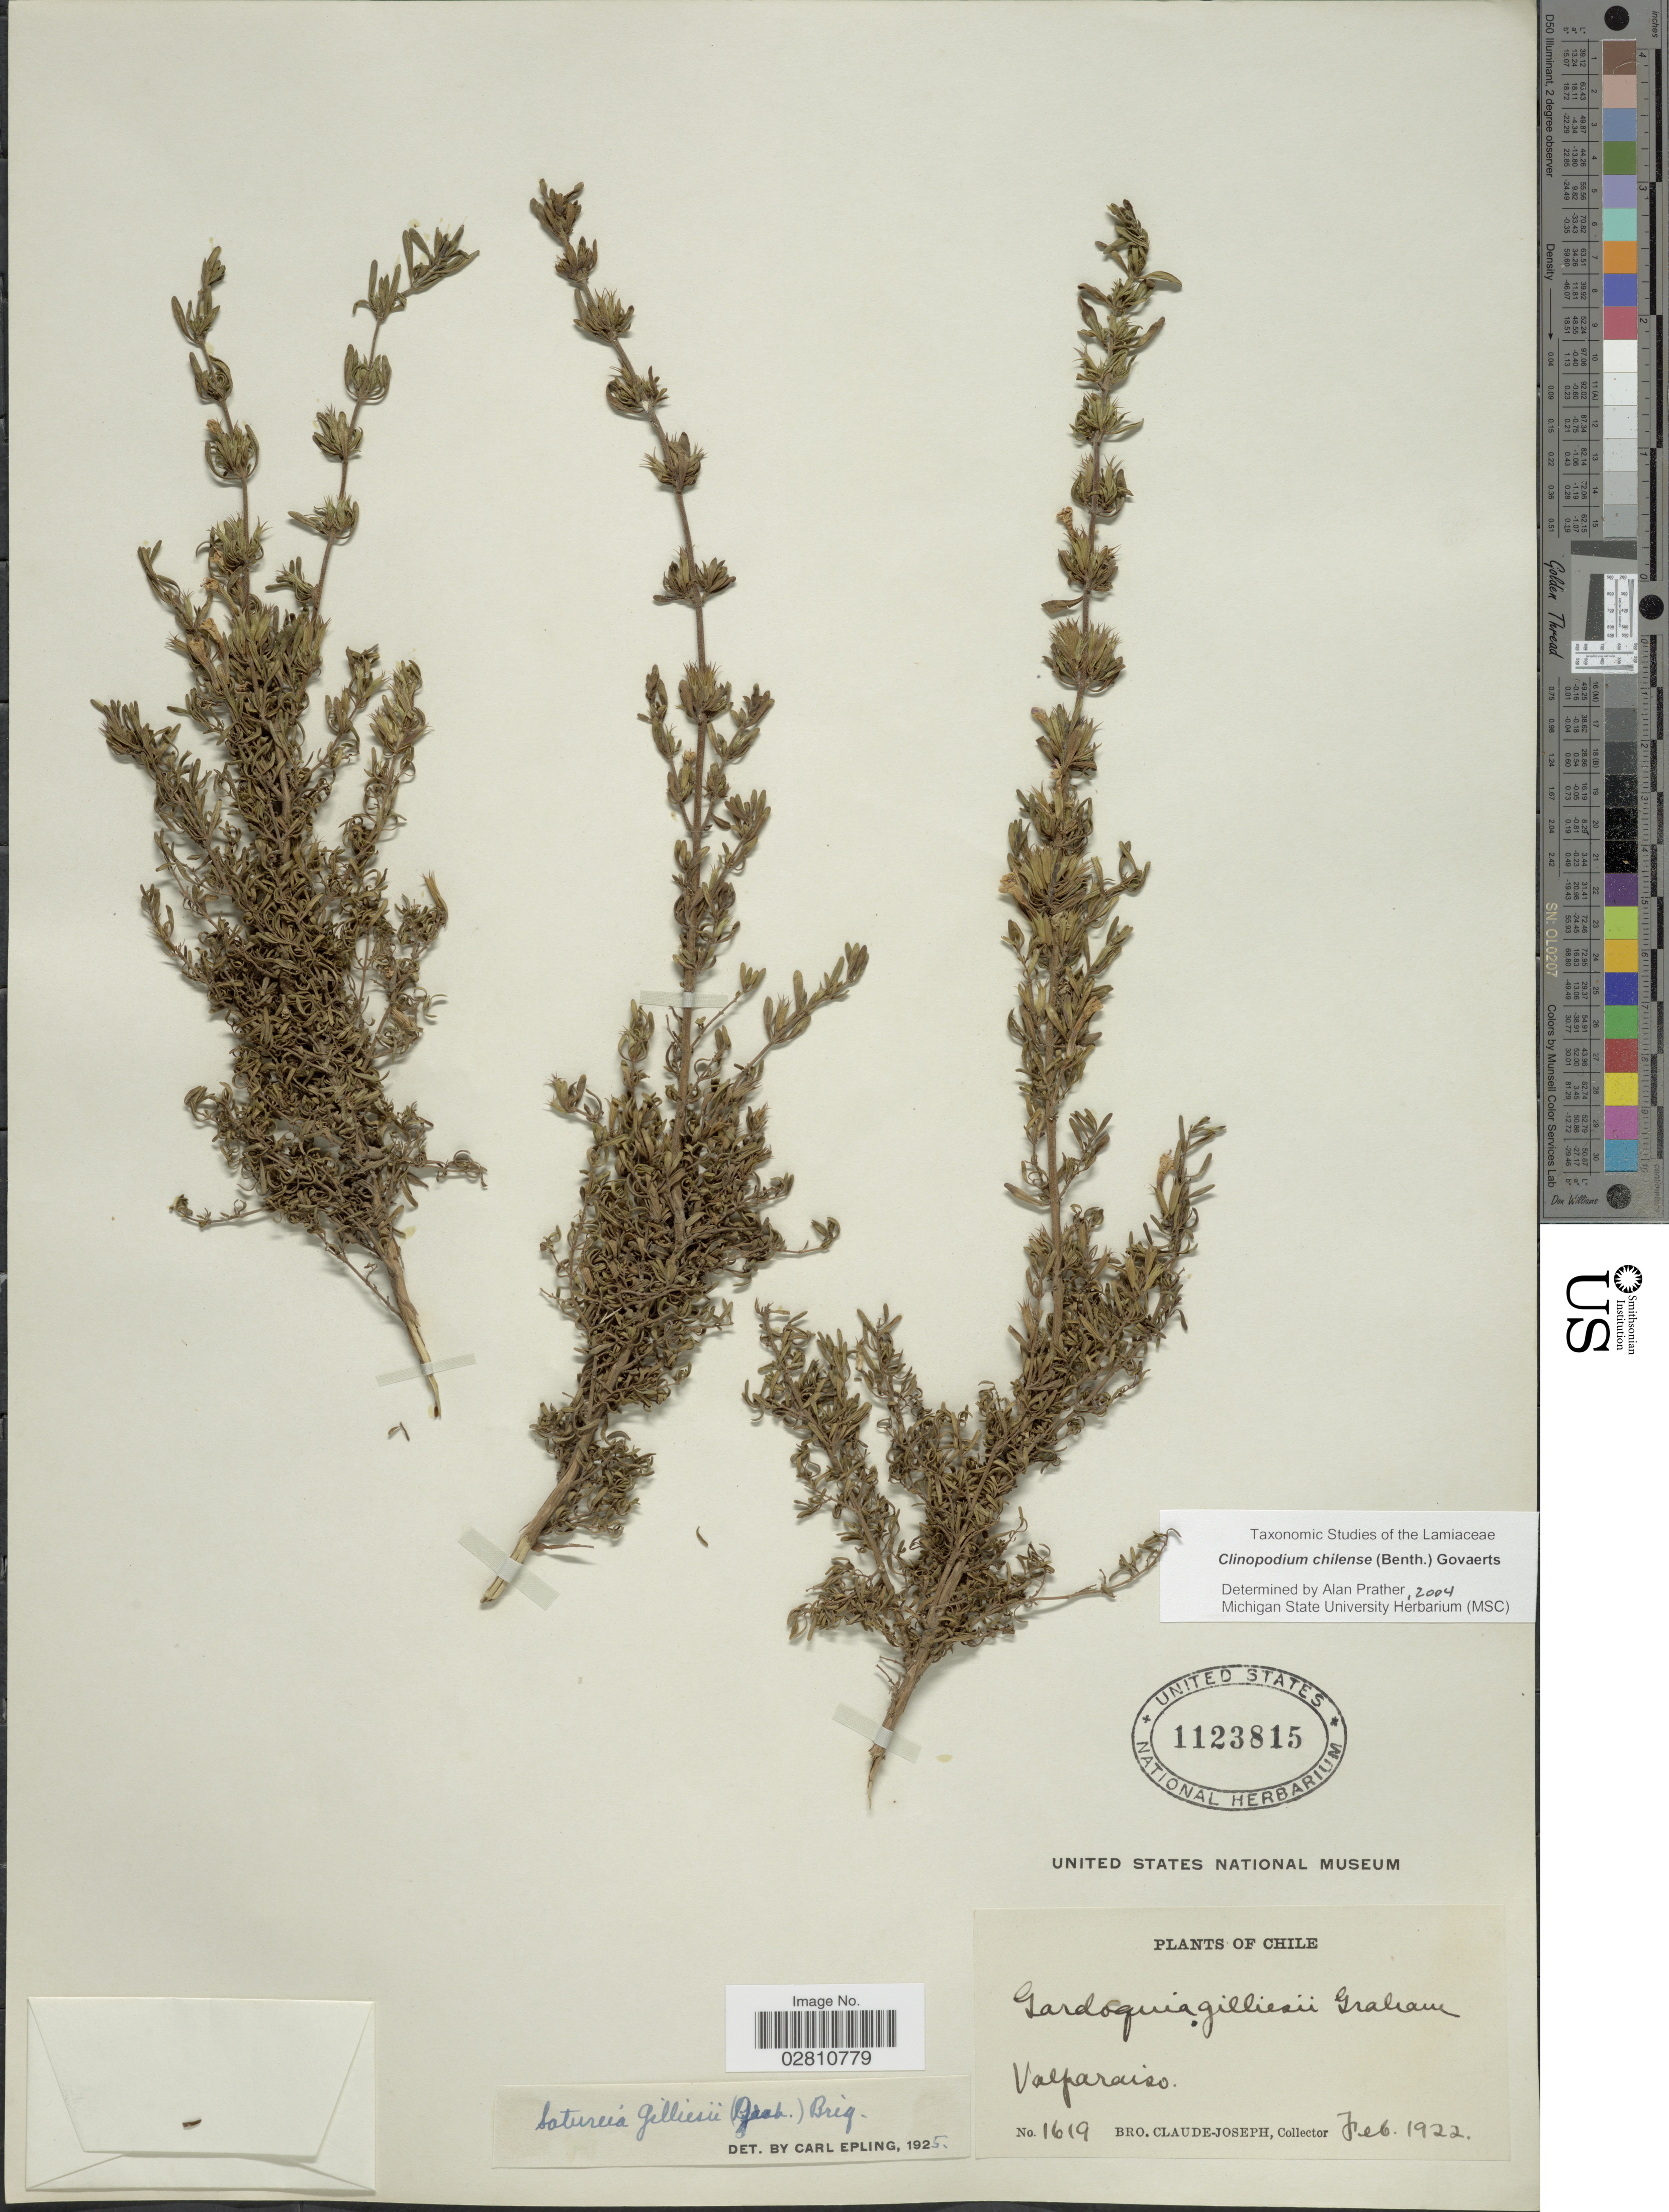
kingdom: Plantae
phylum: Tracheophyta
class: Magnoliopsida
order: Lamiales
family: Lamiaceae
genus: Clinopodium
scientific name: Clinopodium chilense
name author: (Benth.) Govaerts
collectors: Bro. Claude-Joseph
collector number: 1619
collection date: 1922-02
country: Chile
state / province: Valparaíso (V)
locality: Valparaiso.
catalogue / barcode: US 1123815